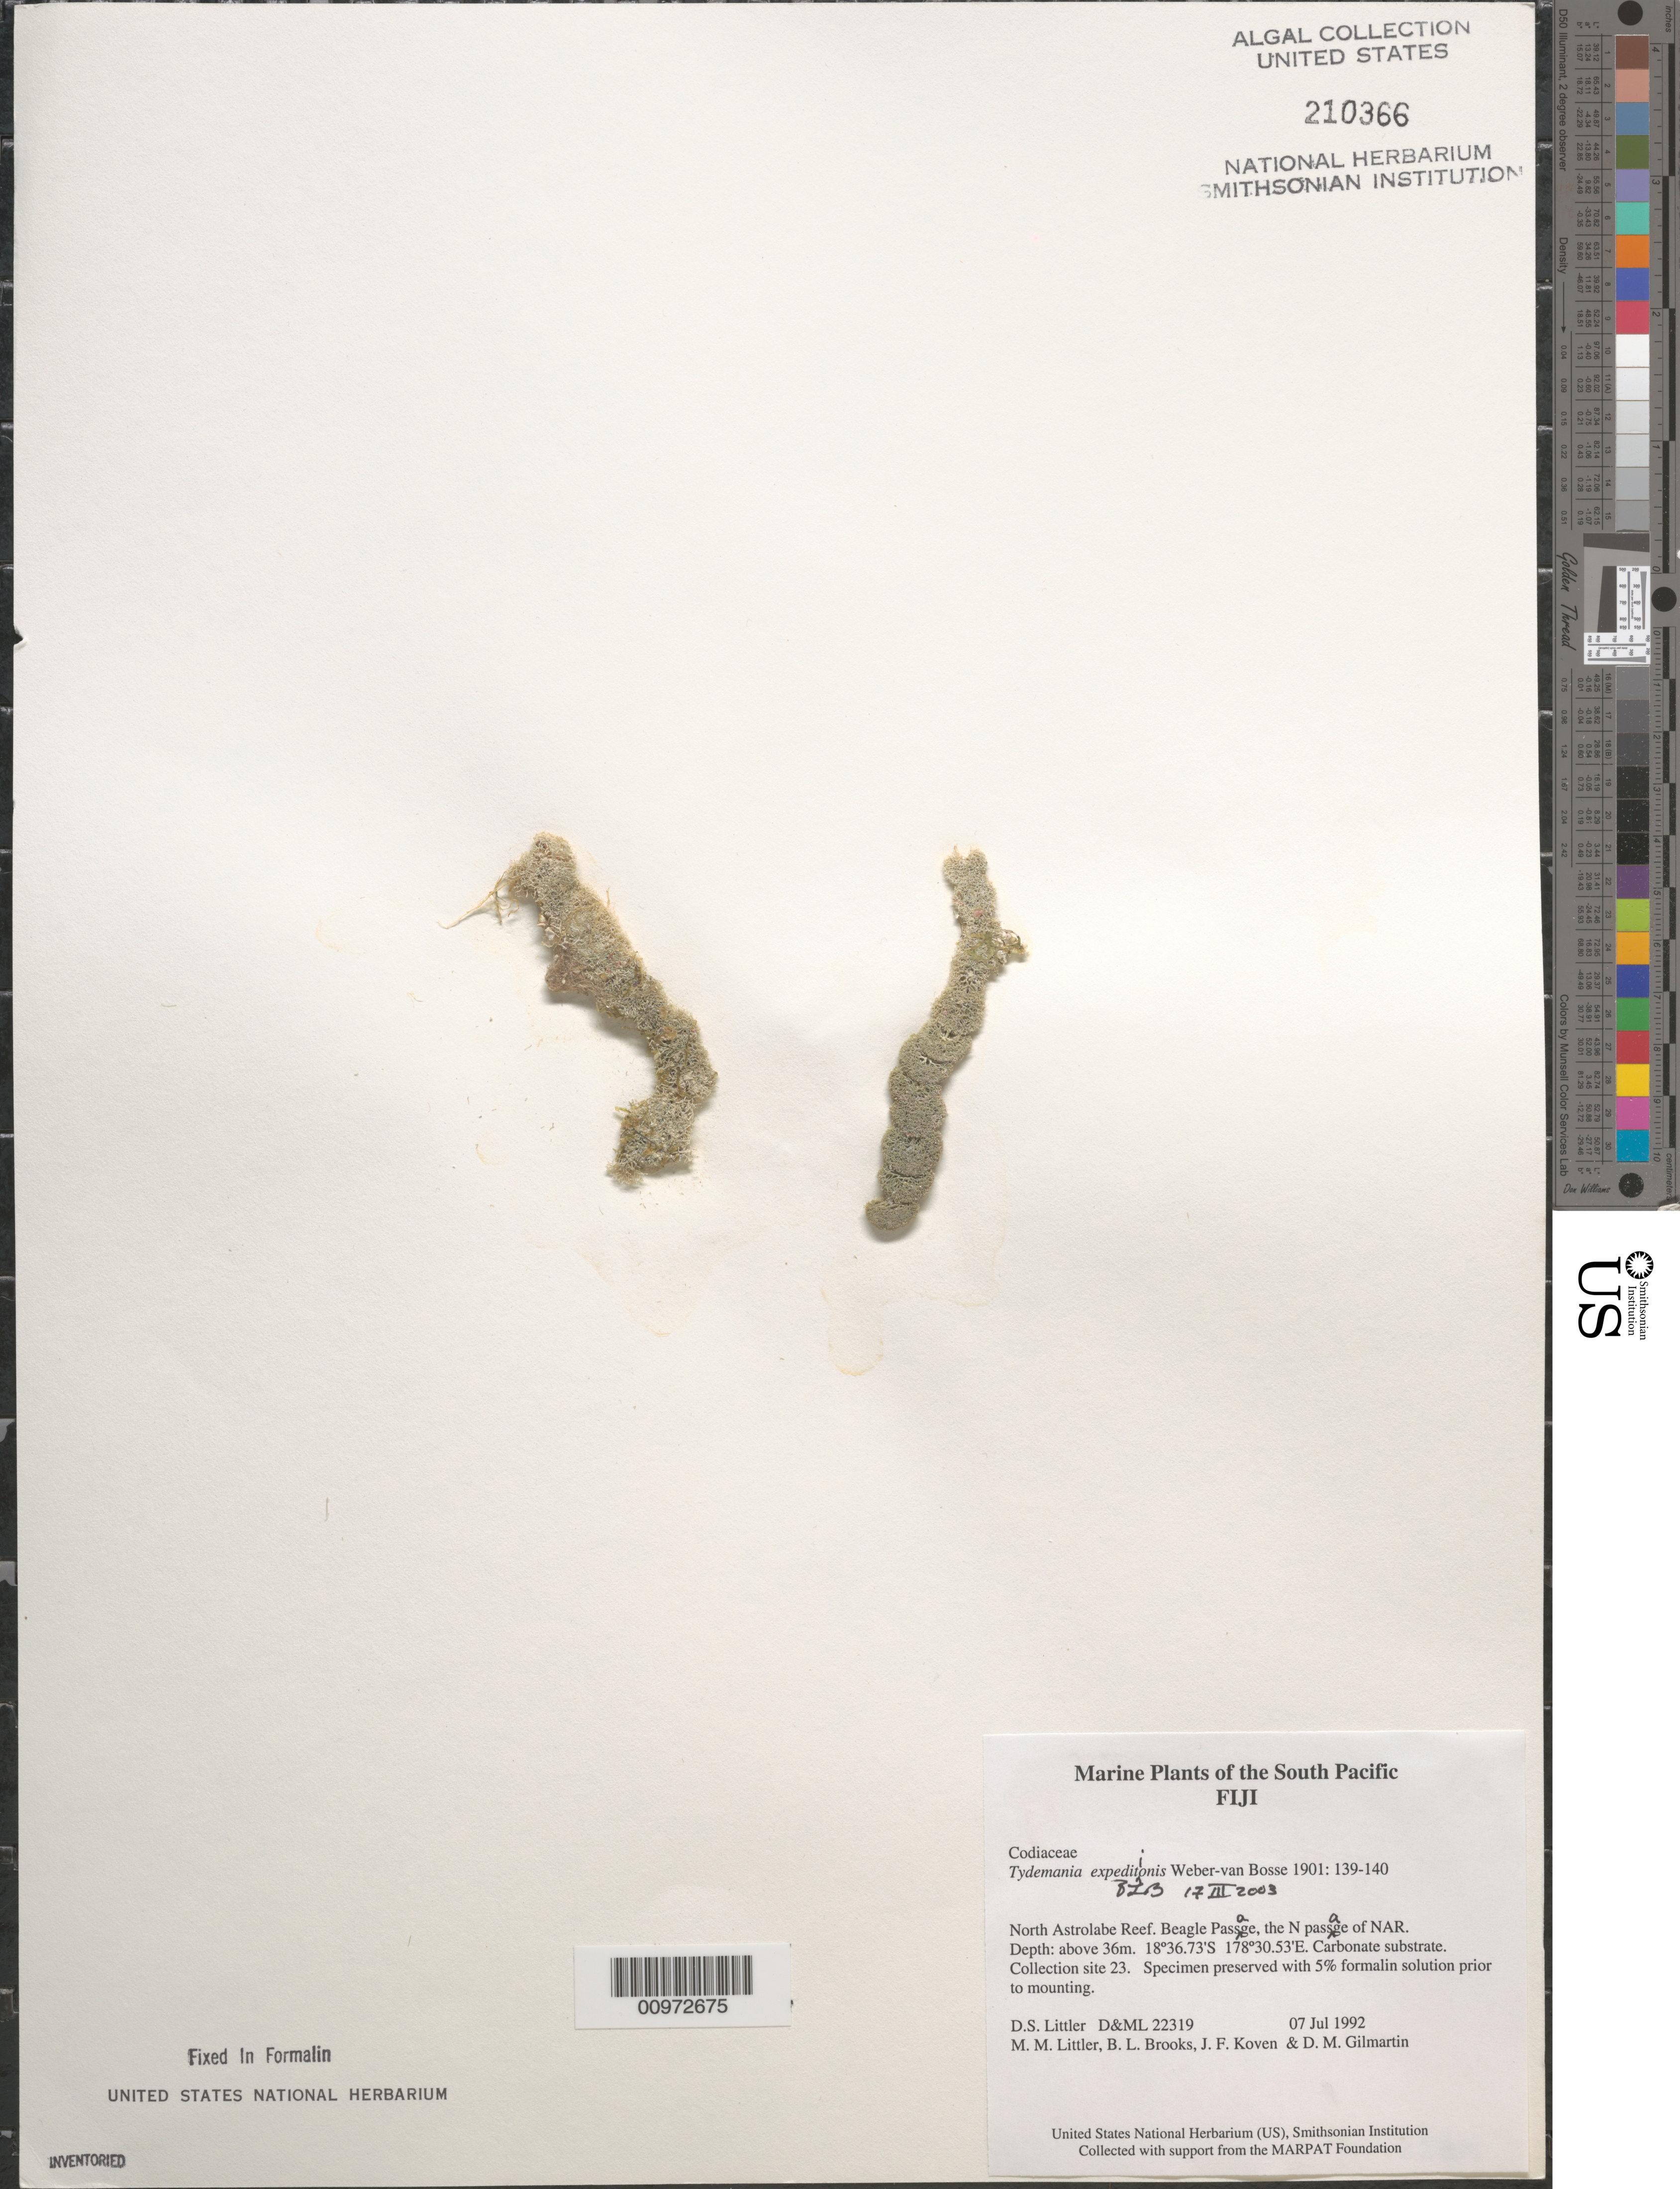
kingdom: Plantae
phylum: Chlorophyta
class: Ulvophyceae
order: Bryopsidales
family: Udoteaceae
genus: Tydemania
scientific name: Tydemania expeditionis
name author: Weber Bosse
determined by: Brooks, B. L., (BOT), Smithsonian Institution - National Museum of Natural History (UNITED STATES)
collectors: D. S. Littler, M. M. Littler, B. Brooks, J. Koven & D. Gilmartin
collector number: D&ML 22319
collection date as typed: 07 Jul 1992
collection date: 1992-07-07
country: Fiji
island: North Astrolabe Reef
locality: North Astrolabe Reef, Beagle Passage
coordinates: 18 36.73'S, 178 30.53'E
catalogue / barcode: US 210366